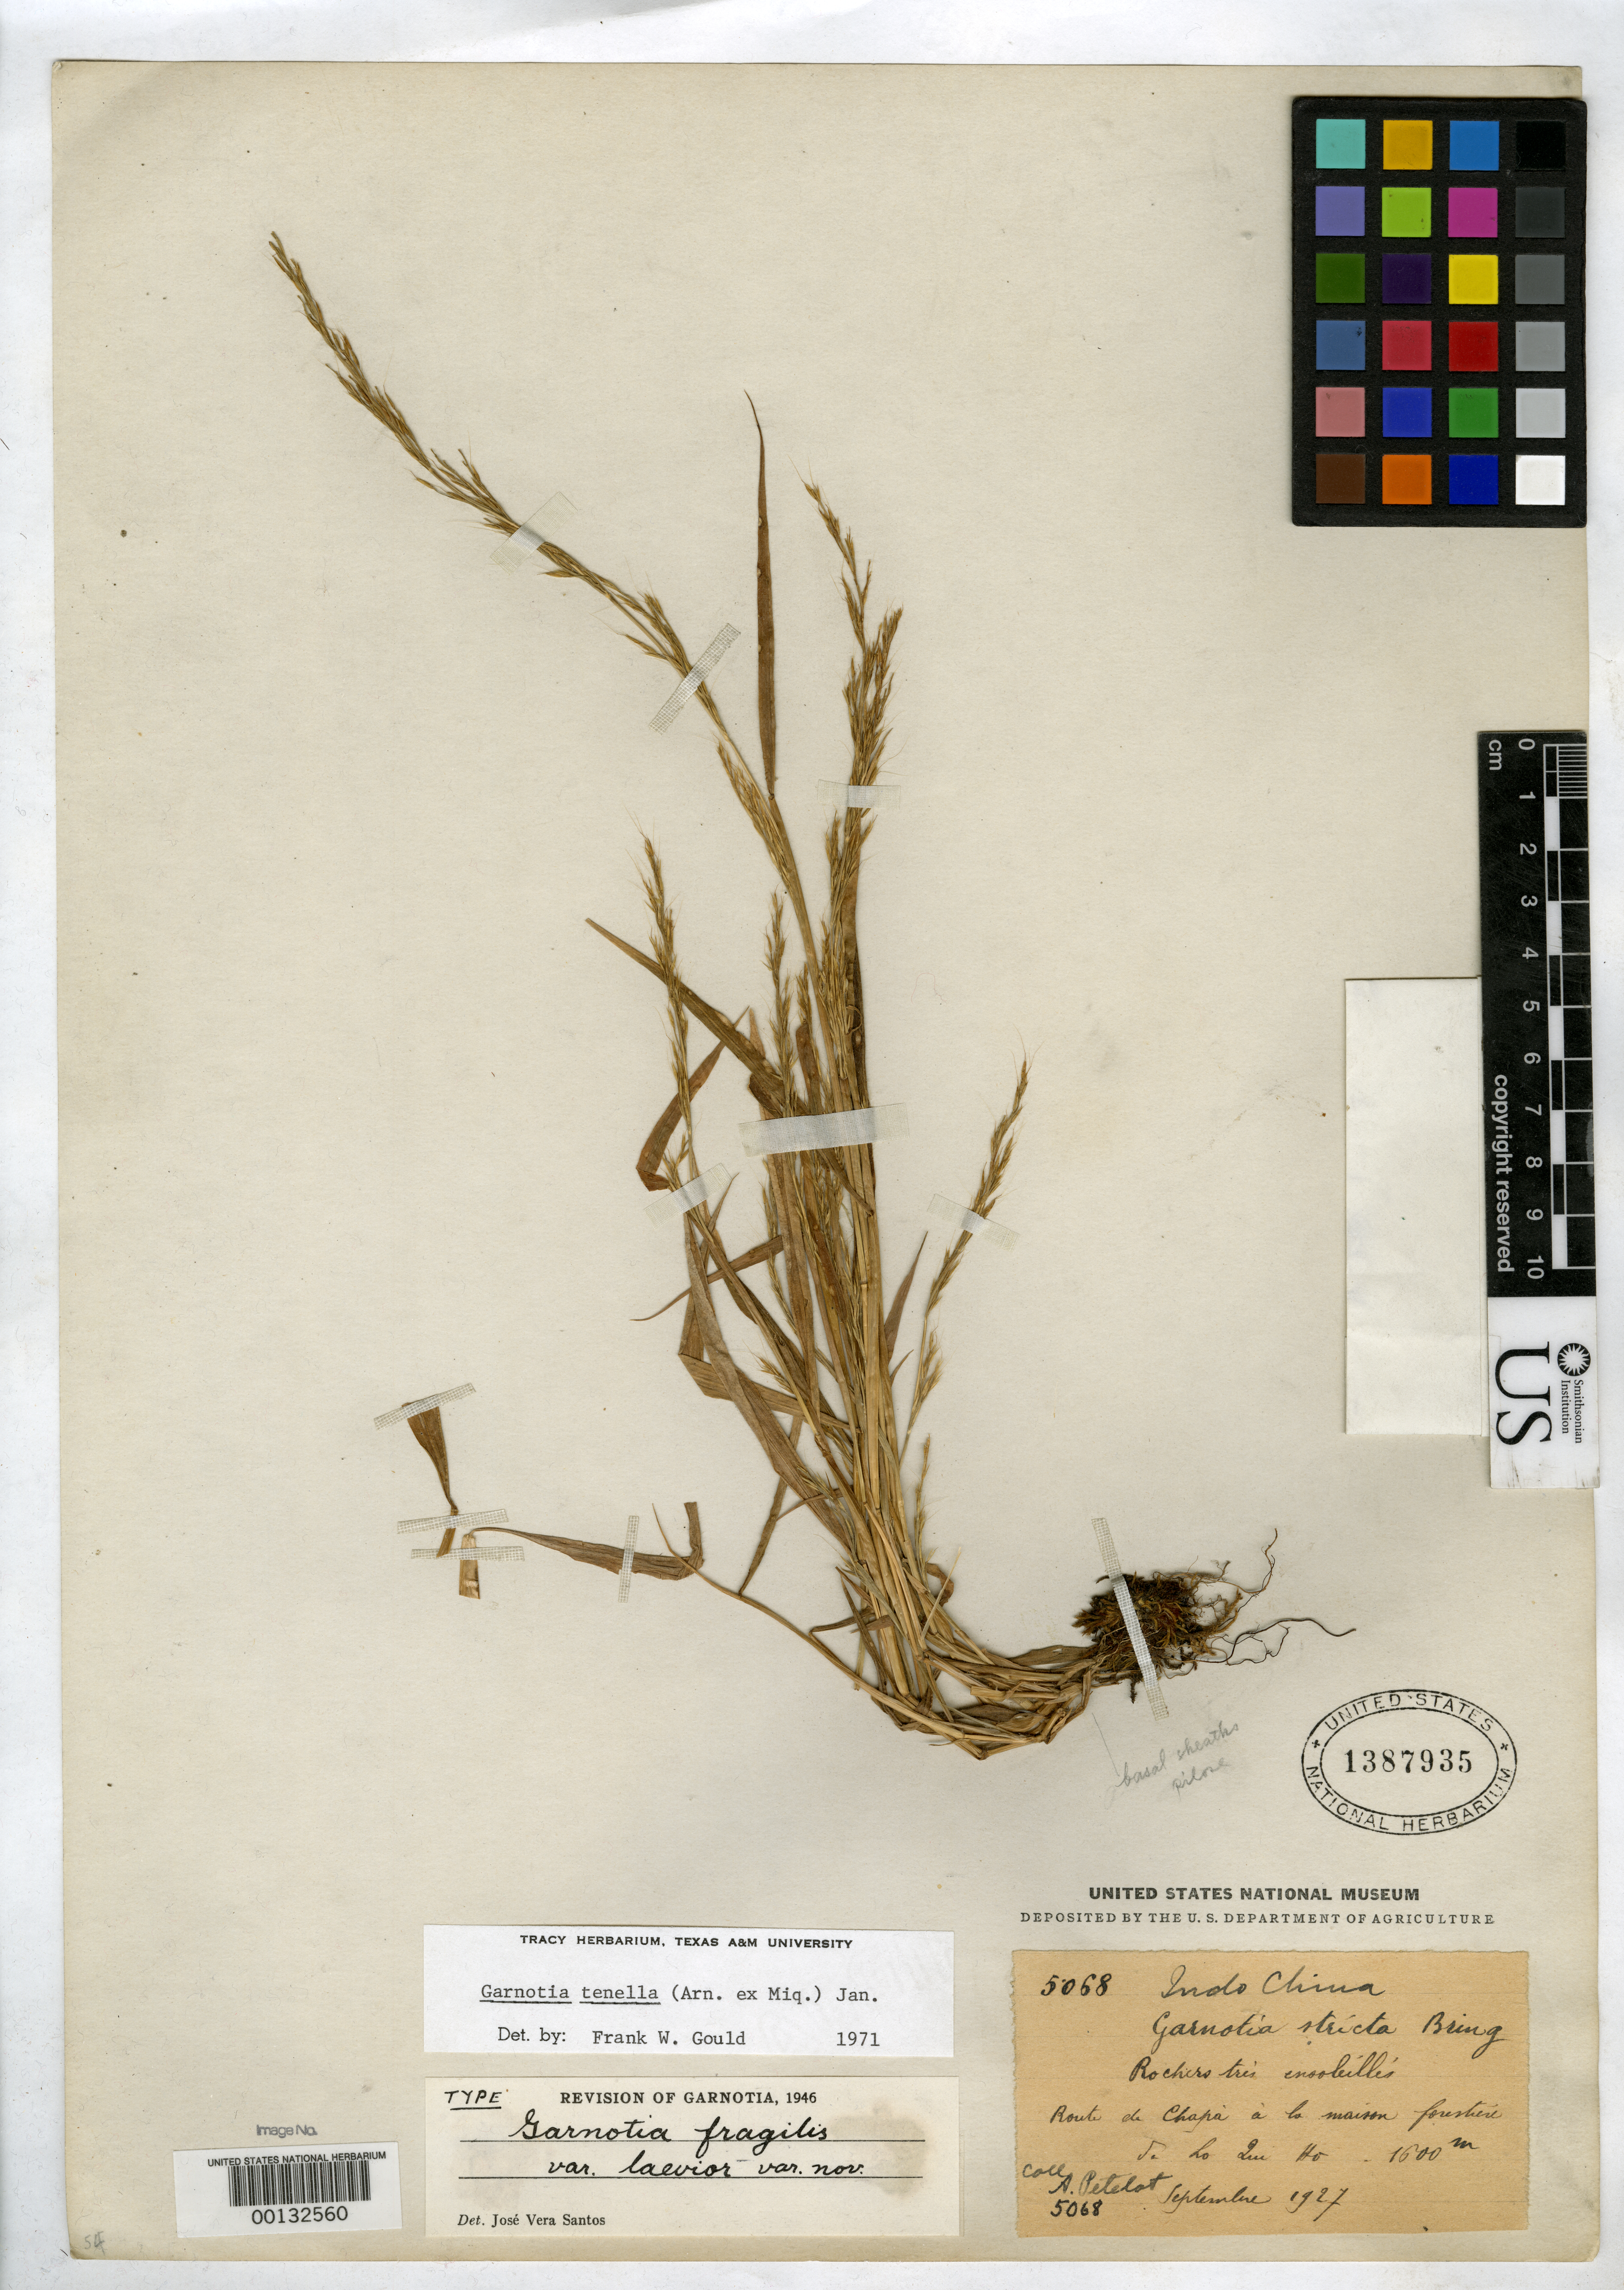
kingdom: Plantae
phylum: Tracheophyta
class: Liliopsida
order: Poales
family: Poaceae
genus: Garnotia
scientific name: Garnotia fragilis var. laevior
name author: Santos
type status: Holotype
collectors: A. Petelot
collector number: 5068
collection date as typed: Sep 1927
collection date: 1927-09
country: Vietnam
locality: Near Chapa on road to Lo Qui Ho.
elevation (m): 1600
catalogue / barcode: US 1387935